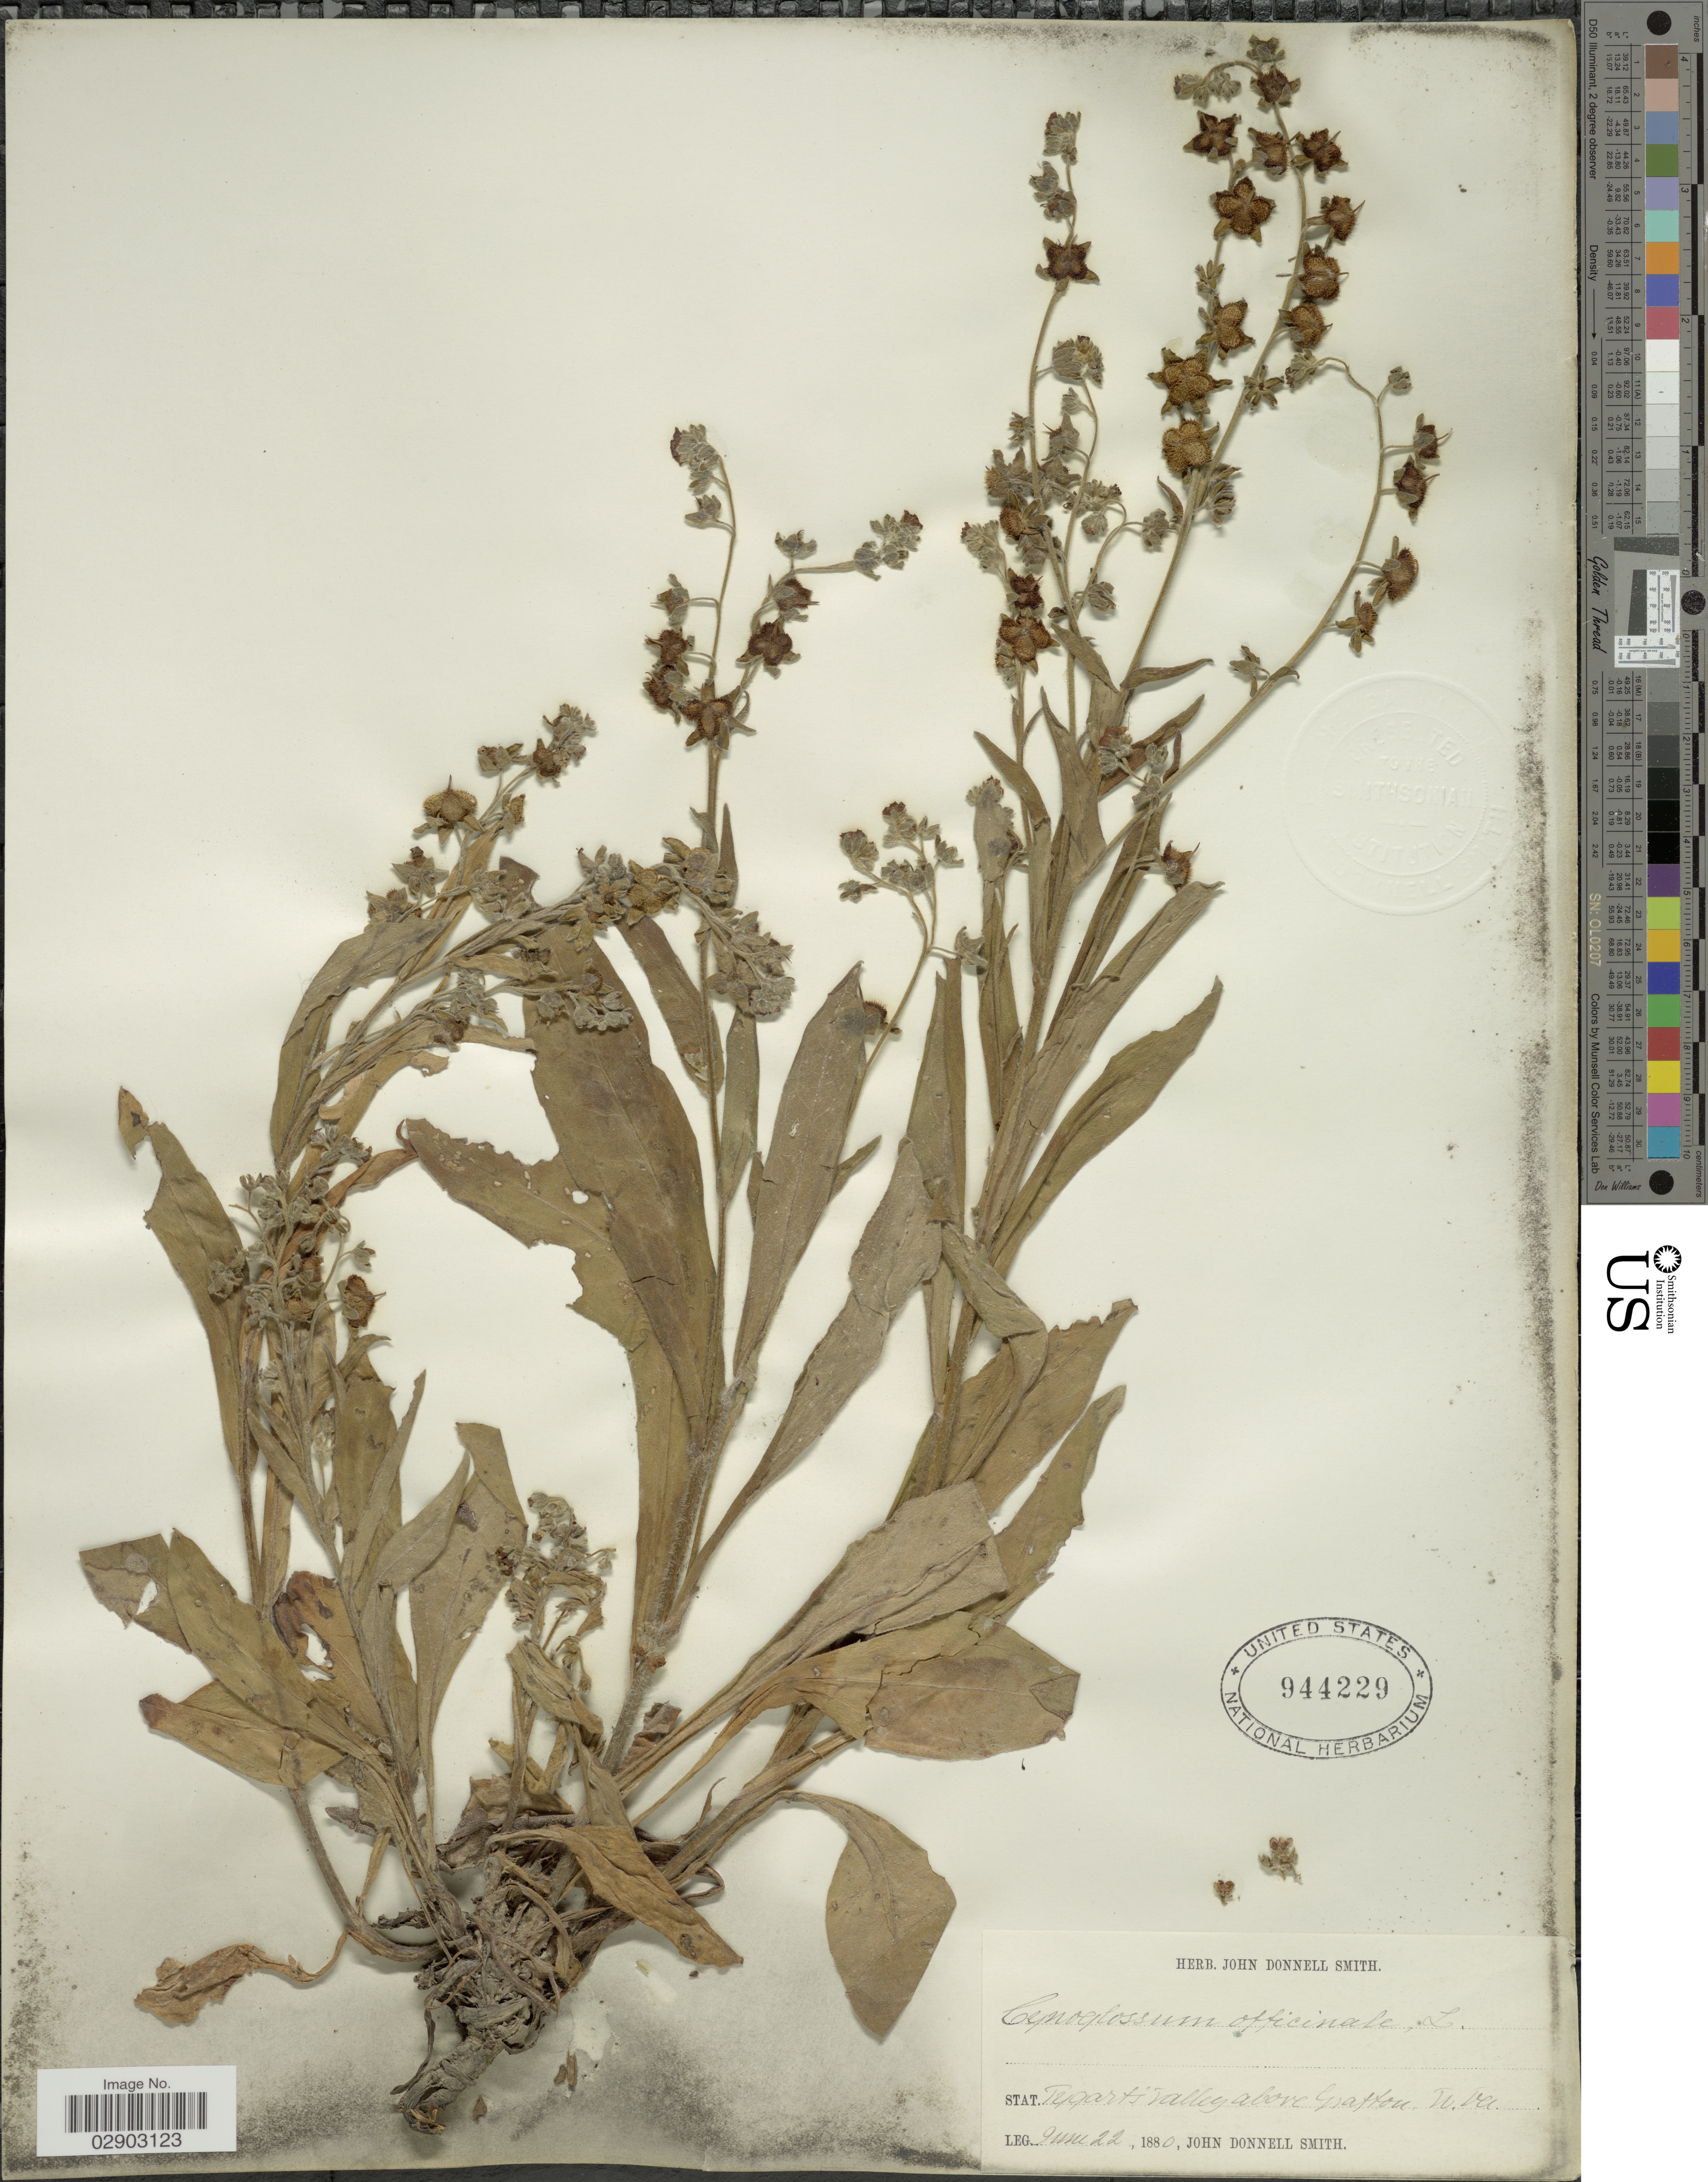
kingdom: Plantae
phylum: Tracheophyta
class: Magnoliopsida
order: Boraginales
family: Boraginaceae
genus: Cynoglossum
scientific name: Cynoglossum officinale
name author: L.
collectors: J. Donnell Smith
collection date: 1880-06-22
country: United States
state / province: West Virginia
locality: Stat. Tygart's Valey above Gratton. W.Va.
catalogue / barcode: US 944229